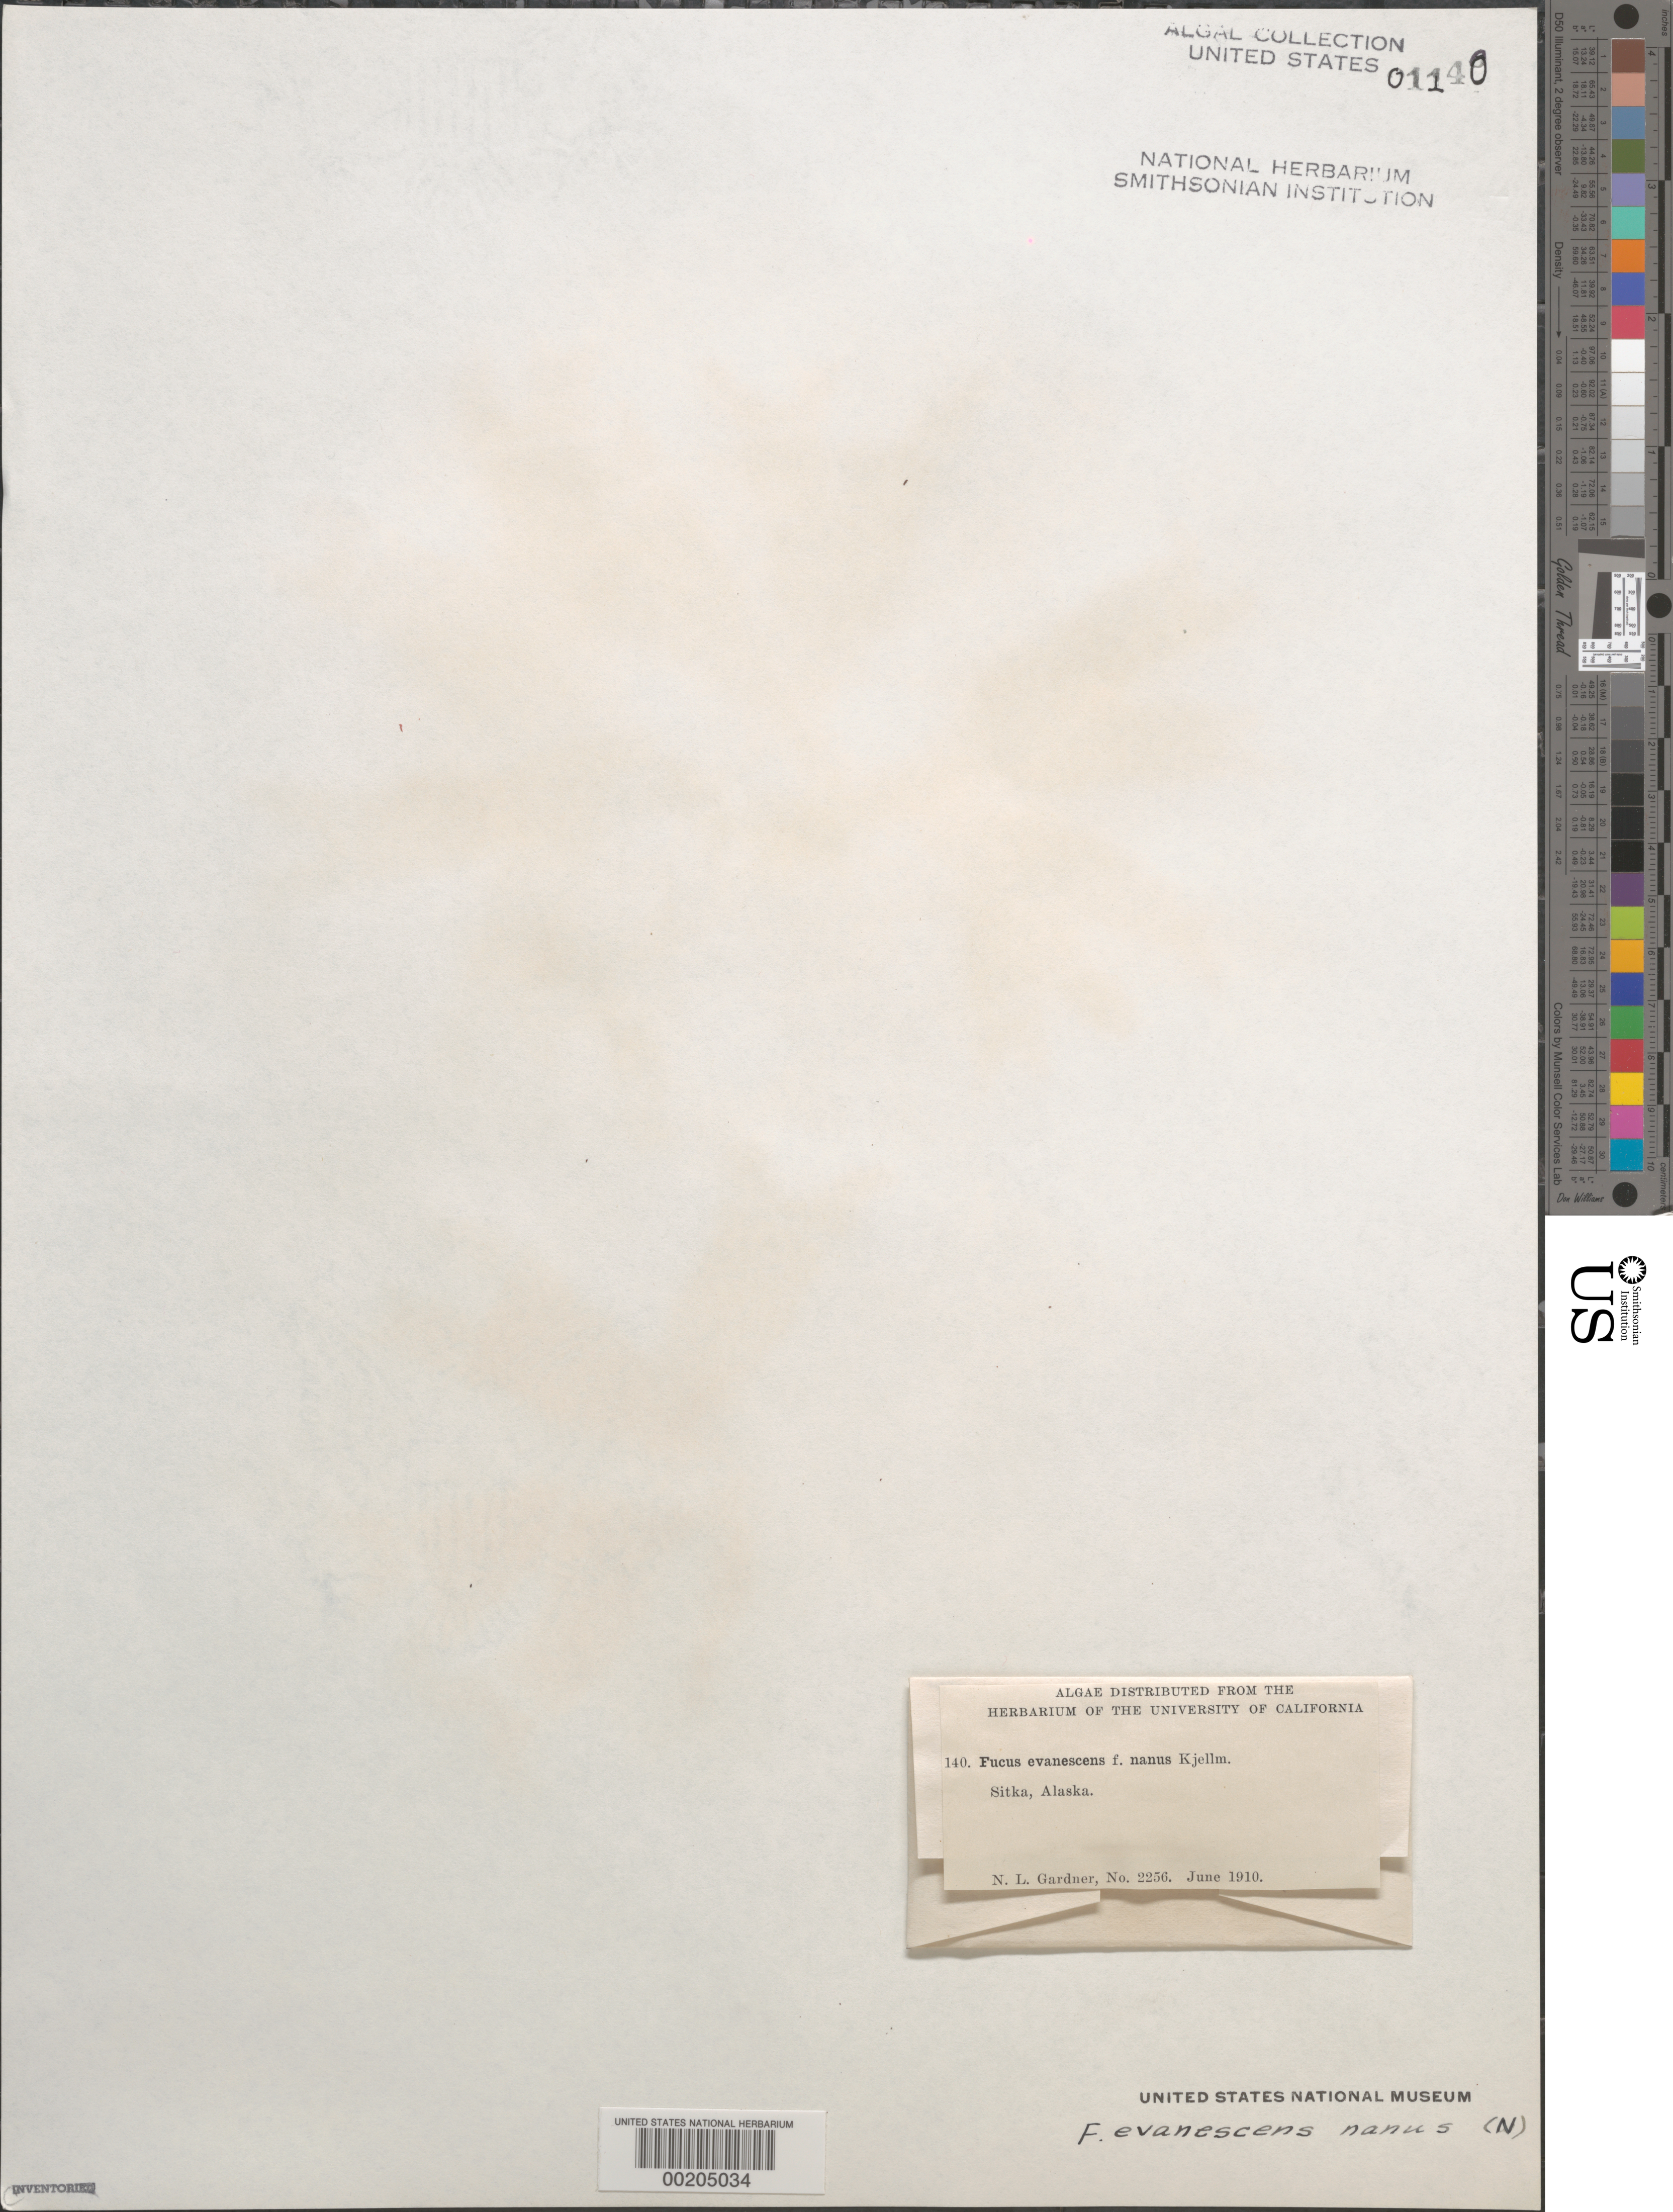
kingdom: Chromista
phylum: Ochrophyta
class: Phaeophyceae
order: Fucales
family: Fucaceae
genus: Fucus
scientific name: Fucus distichus subsp. evanescens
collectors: N. Gardner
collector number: NLG 2256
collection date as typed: Jun 1910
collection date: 1910-06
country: United States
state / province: Alaska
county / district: Sitka Division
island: Baranof Island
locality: Sitka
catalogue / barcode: US 1140